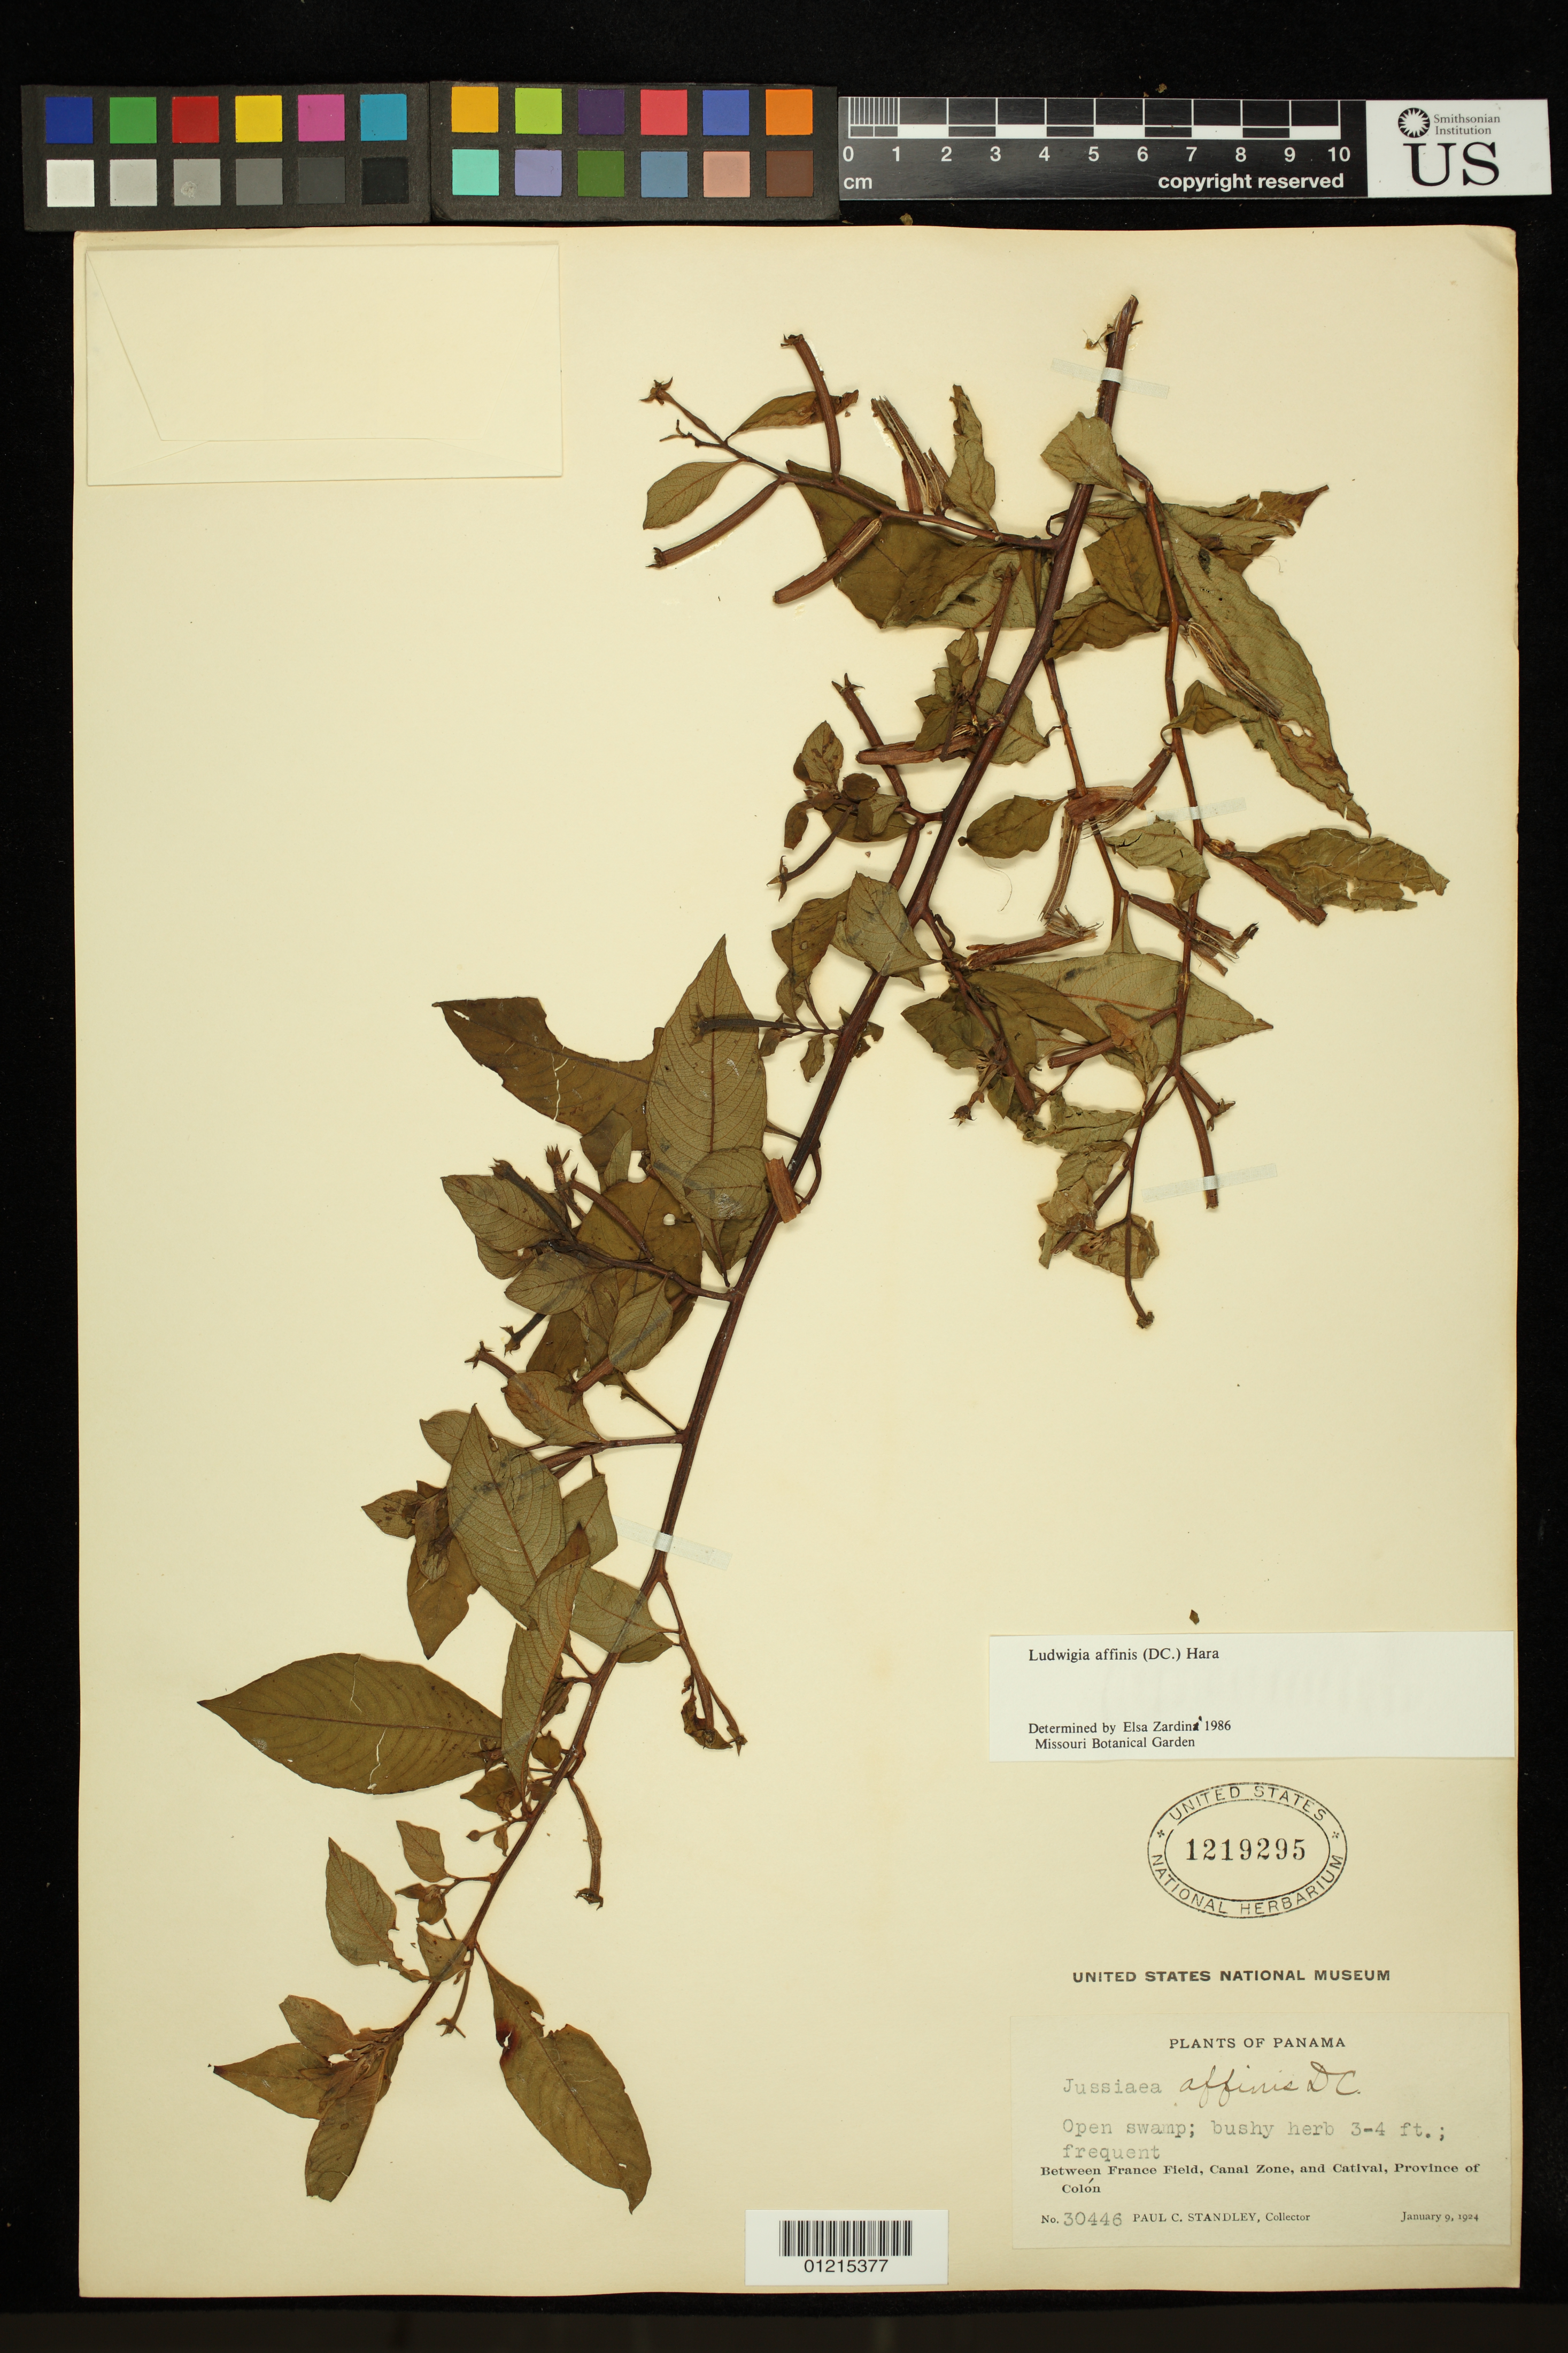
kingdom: Plantae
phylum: Tracheophyta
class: Magnoliopsida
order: Myrtales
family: Onagraceae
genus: Ludwigia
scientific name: Ludwigia affinis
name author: (DC.) H. Hara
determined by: Zardini, E. M.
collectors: P. C. Standley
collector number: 30446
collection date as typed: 09 Jan 1924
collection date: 1924-01-09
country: Panama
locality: Between France Field, Canal Zone, and Catival, Province of Colón.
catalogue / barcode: US 1219295